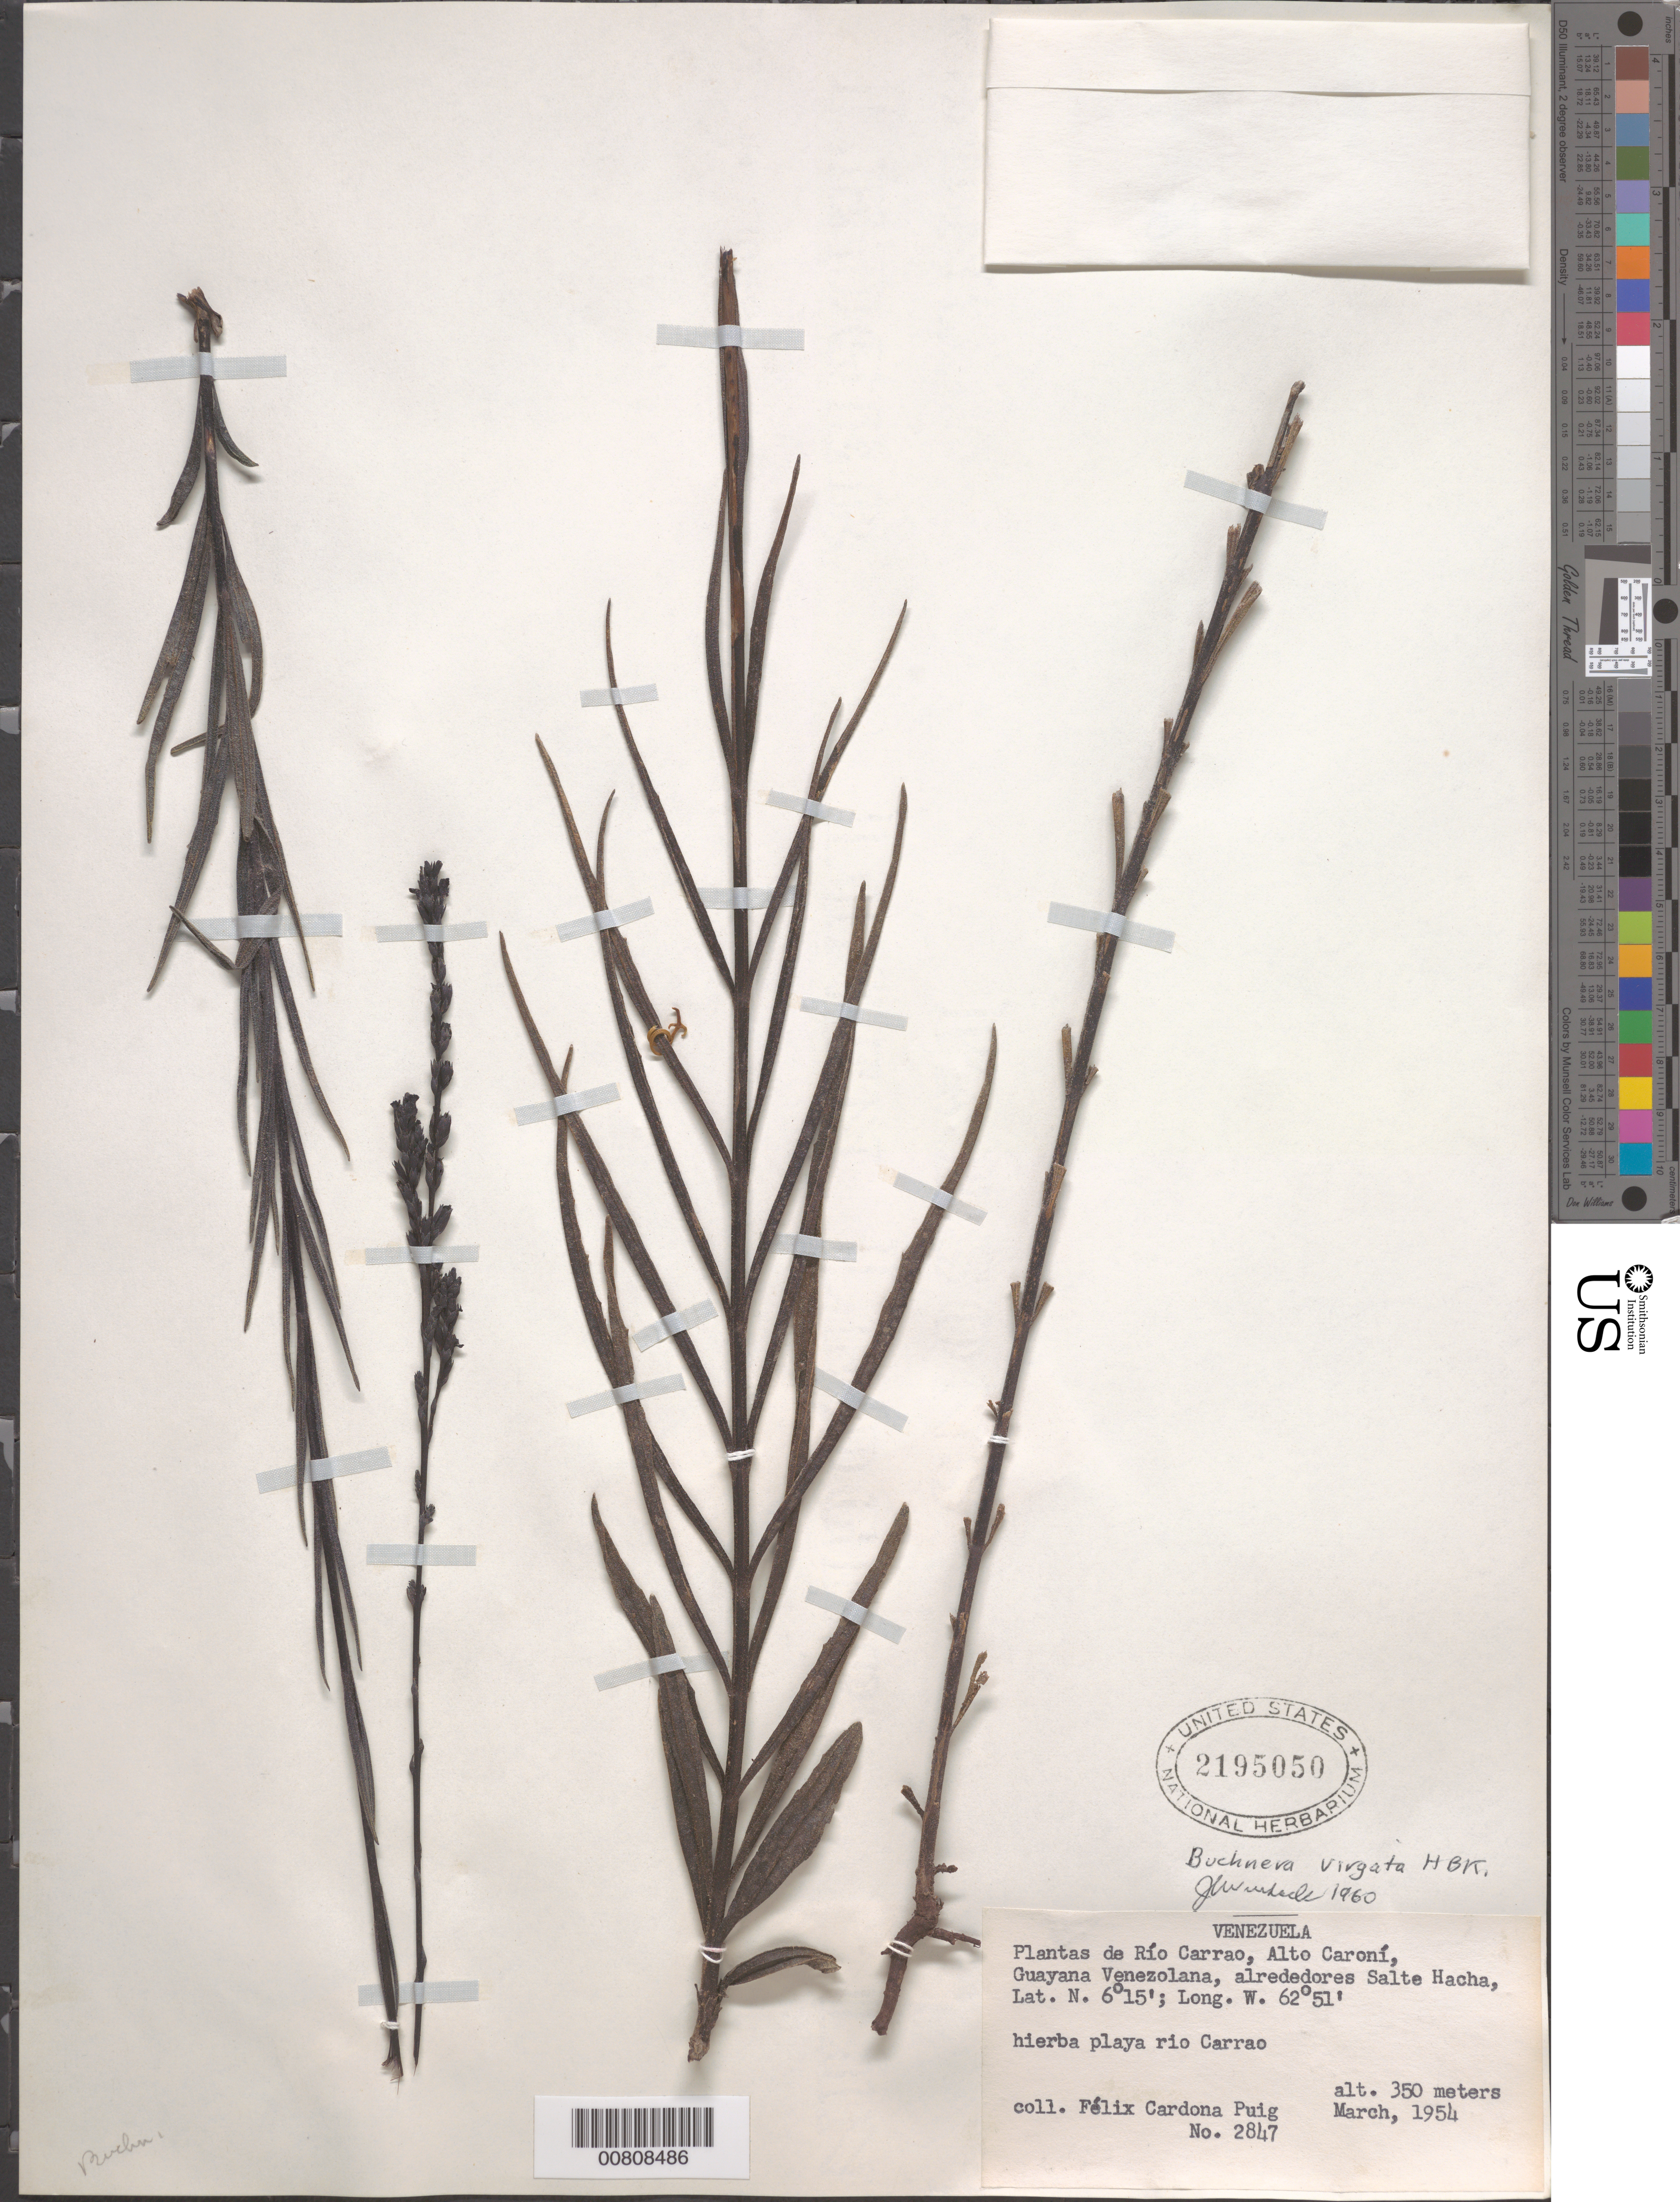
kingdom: Plantae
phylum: Tracheophyta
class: Magnoliopsida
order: Lamiales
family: Orobanchaceae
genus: Buchnera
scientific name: Buchnera virgata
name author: Kunth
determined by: Wurdack, John J., (US), US (UNITED STATES)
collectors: F. Cardona Puig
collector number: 2847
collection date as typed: Mar-54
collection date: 1954-03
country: Venezuela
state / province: Bolívar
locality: Alto Río Caroni, Rio Carrao, Salto Hacha, Guayana Venezolana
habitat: Playa río Carrao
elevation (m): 350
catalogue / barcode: US 2195050